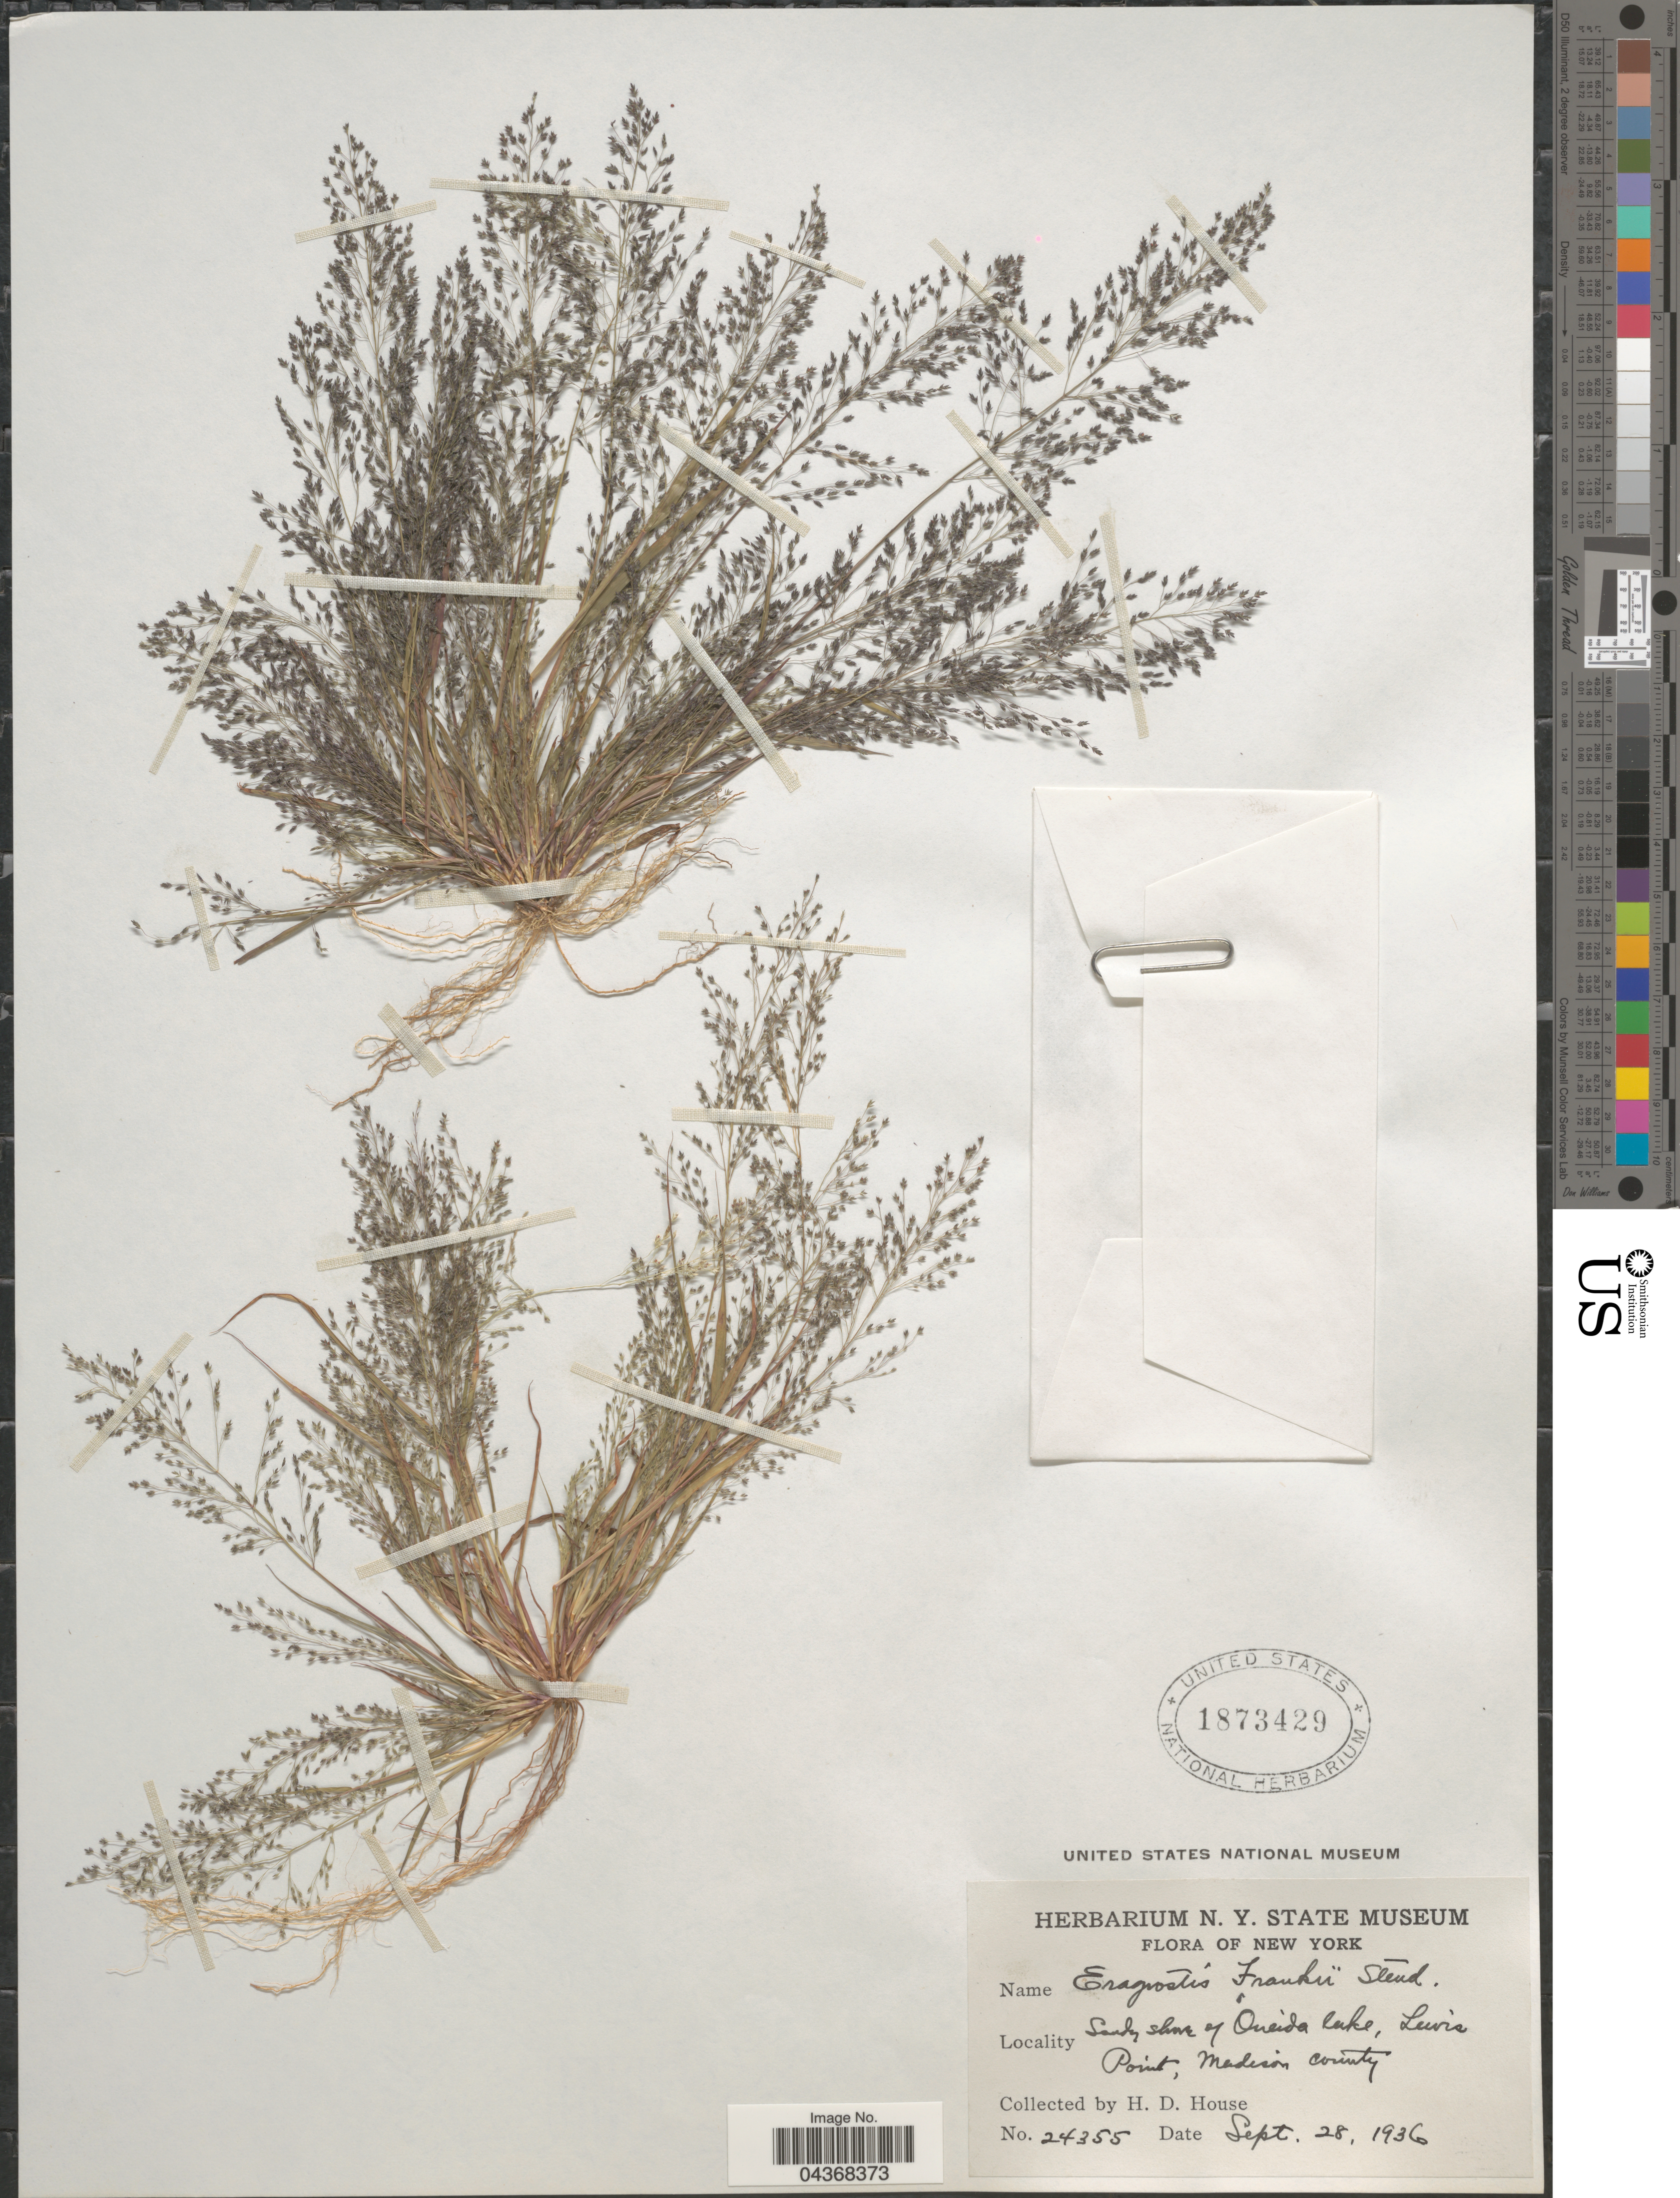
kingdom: Plantae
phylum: Tracheophyta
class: Liliopsida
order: Poales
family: Poaceae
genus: Eragrostis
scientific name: Eragrostis frankii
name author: C.A. Mey. ex Steud.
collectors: H. D. House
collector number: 24355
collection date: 1936-09-28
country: United States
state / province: New York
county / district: Oneida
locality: Sandy shore of Oneida lake, Lewis Point, Madison county.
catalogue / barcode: US 1873429